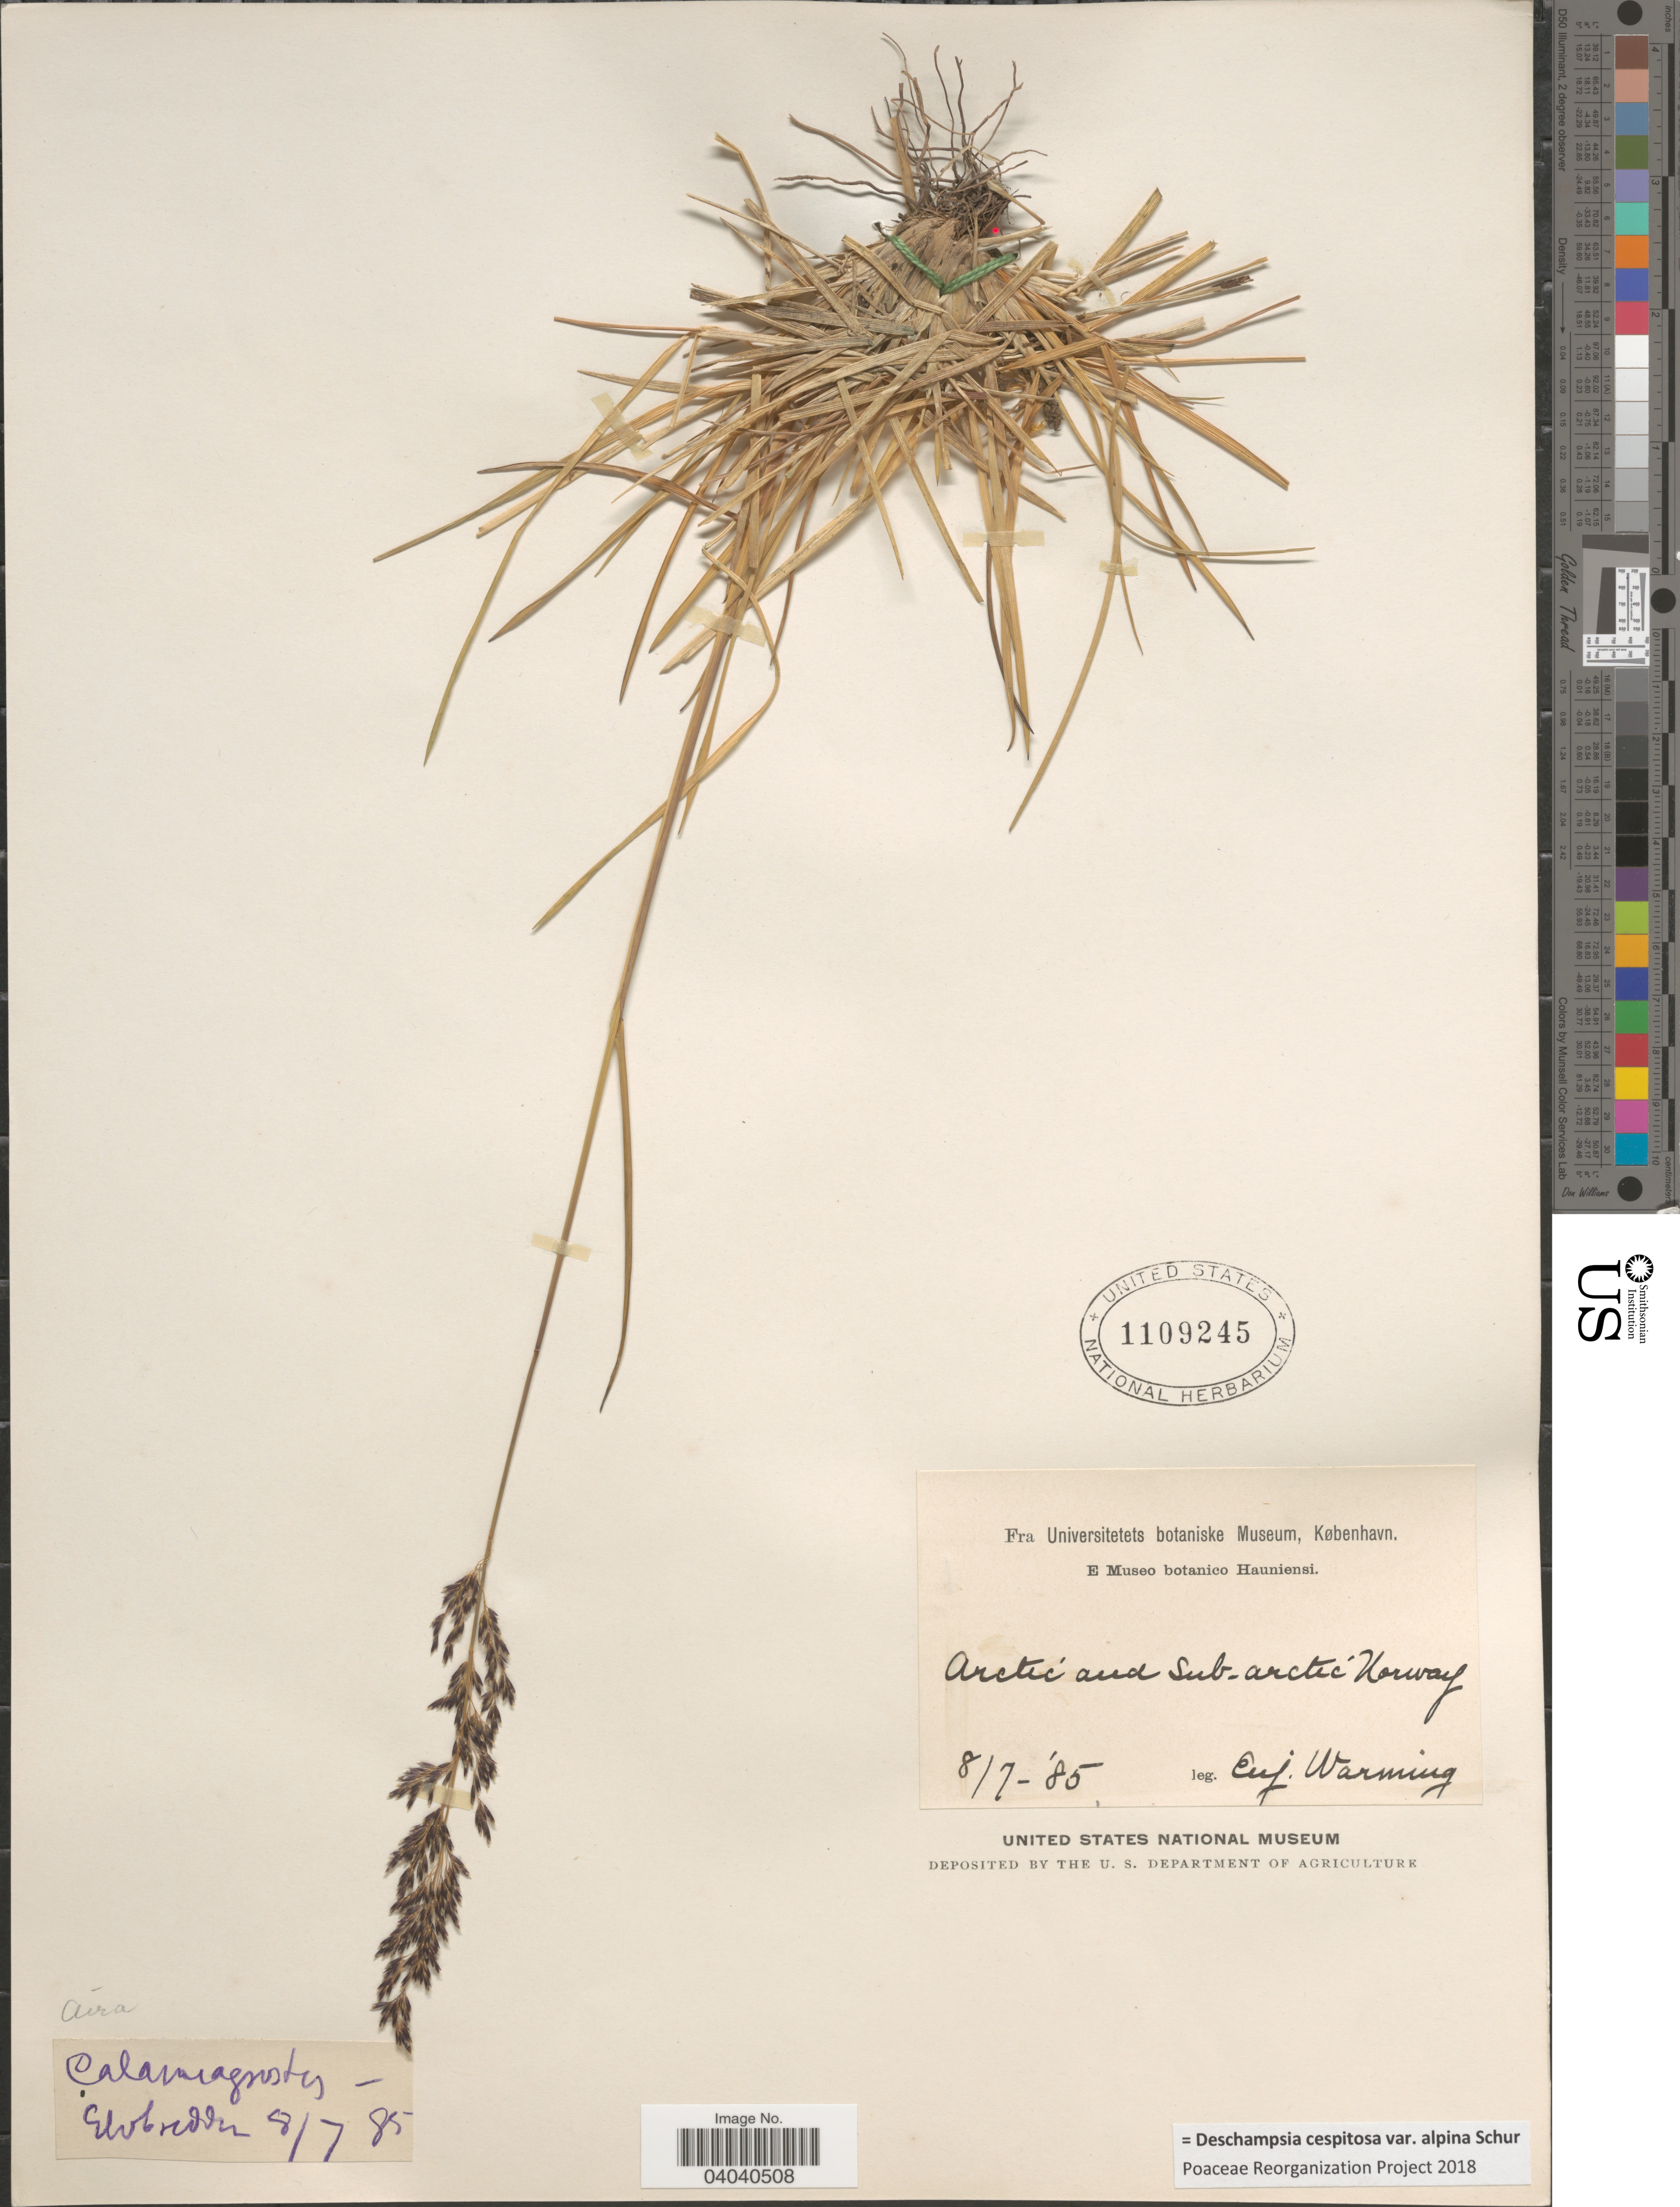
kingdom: Plantae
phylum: Tracheophyta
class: Liliopsida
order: Poales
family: Poaceae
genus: Deschampsia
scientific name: Deschampsia cespitosa var. alpina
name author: Vasey ex W.J. Beal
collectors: E. Warming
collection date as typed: Transcribed d/m/y: 8/7/85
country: Norway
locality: Elvbredden. Arctic and Sub-arctic Norway.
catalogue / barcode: US 1109245